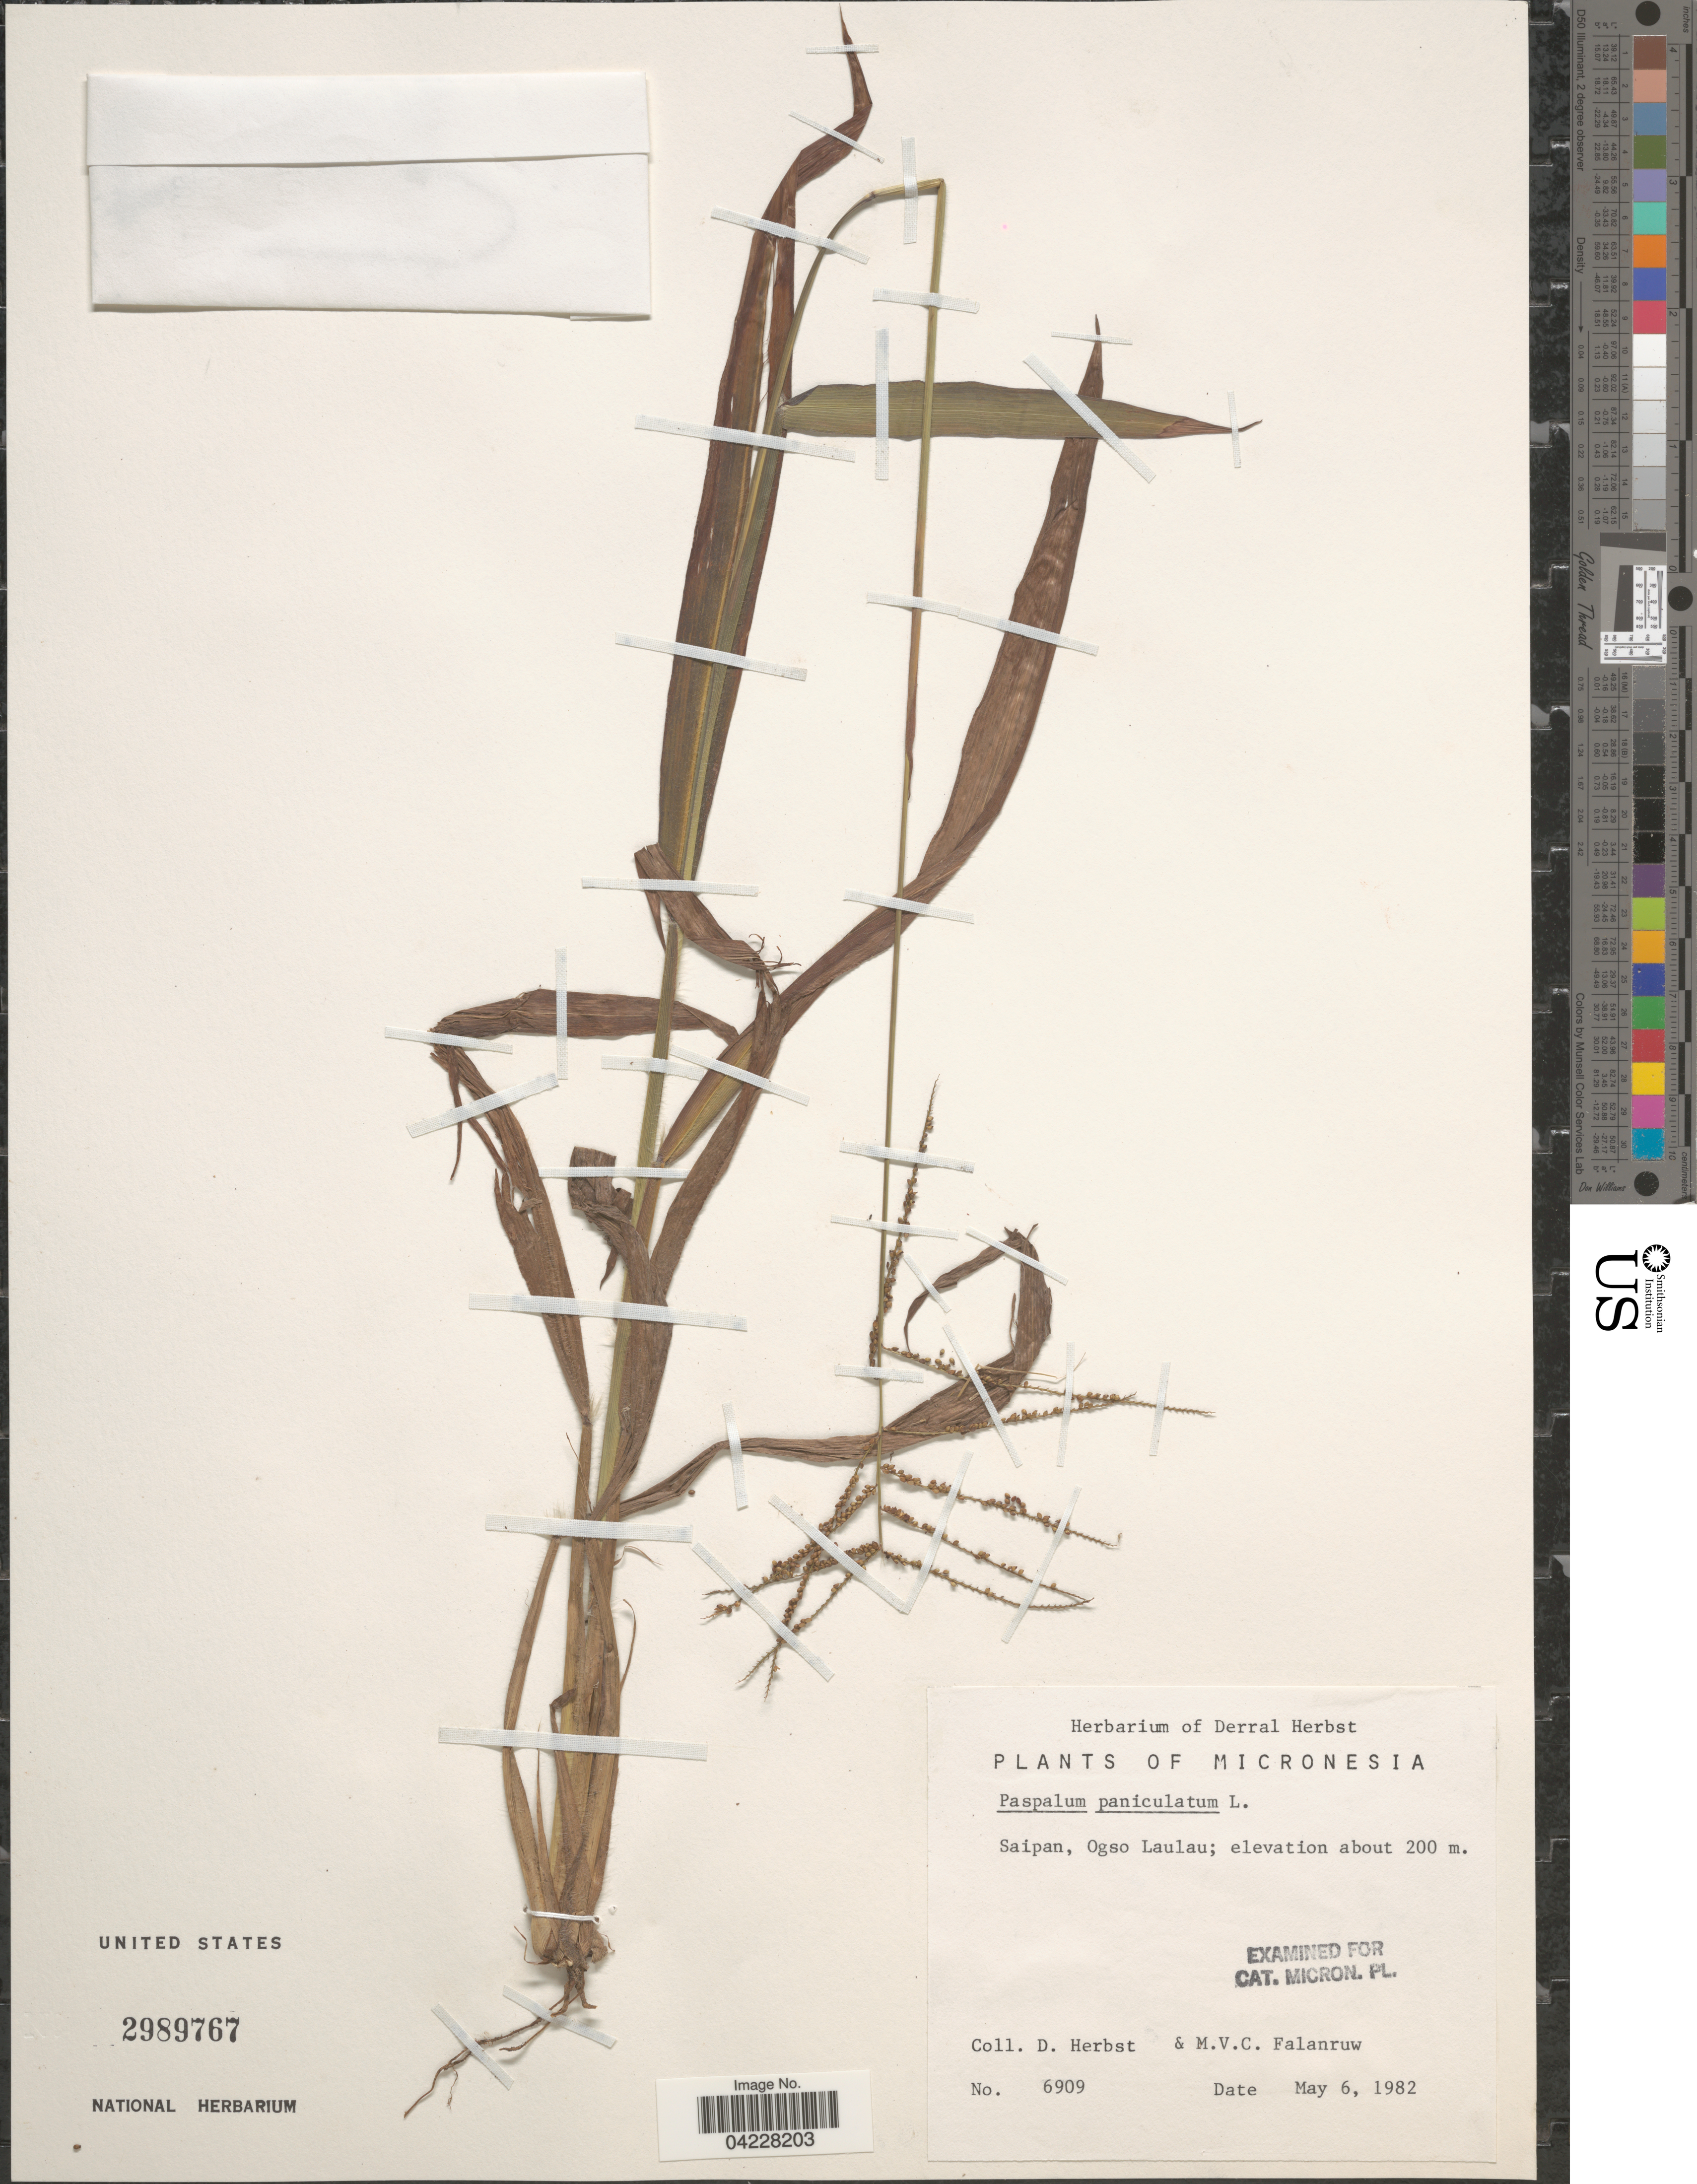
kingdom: Plantae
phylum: Tracheophyta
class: Liliopsida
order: Poales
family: Poaceae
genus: Paspalum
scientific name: Paspalum paniculatum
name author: L.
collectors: D. Herbst & M. V. Falanruw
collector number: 6909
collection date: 1982-05-06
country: Northern Mariana Islands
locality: Micronesia. Saipan, Ogso Laulau.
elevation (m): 200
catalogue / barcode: US 2989767